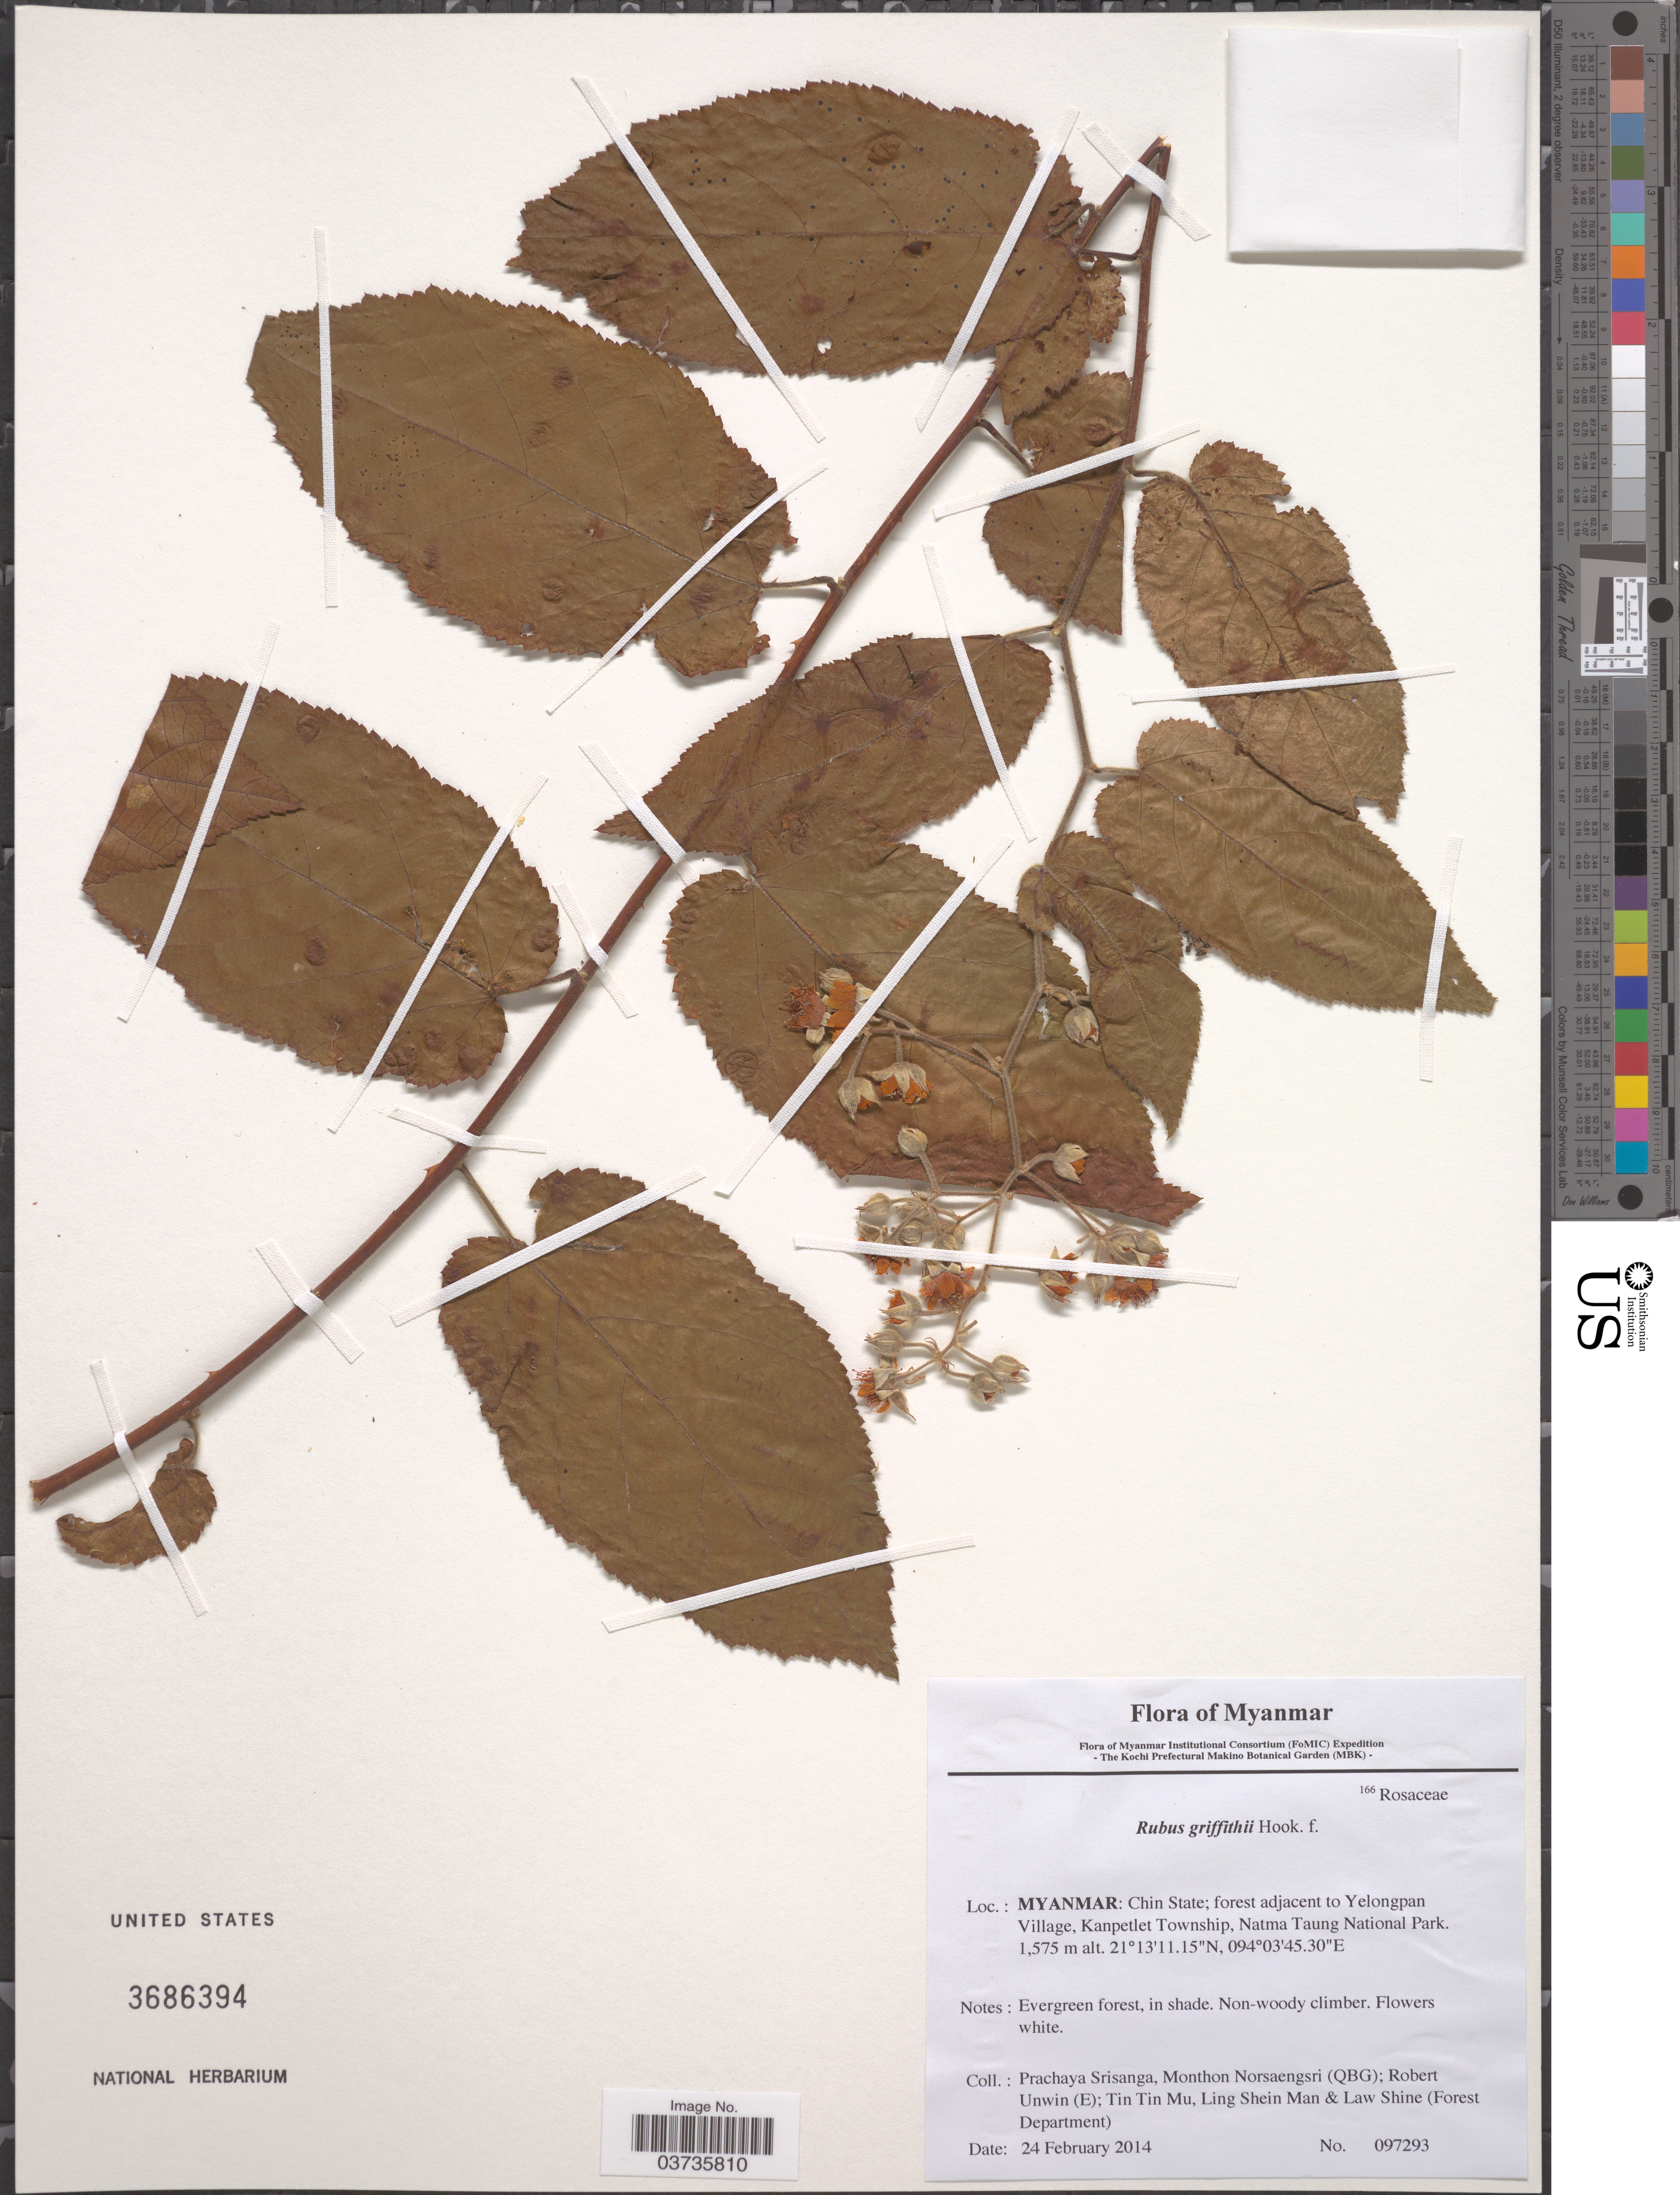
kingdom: Plantae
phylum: Tracheophyta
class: Magnoliopsida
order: Rosales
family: Rosaceae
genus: Rubus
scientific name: Rubus griffithii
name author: Hook. f.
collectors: P. Srisanga, M. Norsaengsri, R. Unwin, Tin Tin Mu & et al.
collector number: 097293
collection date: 2014-02-24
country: Myanmar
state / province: Chin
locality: Forest adjacent to Yelongpan Village, Kanpetlet Township, Natma Taung National Park.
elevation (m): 1575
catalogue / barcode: US 3686394